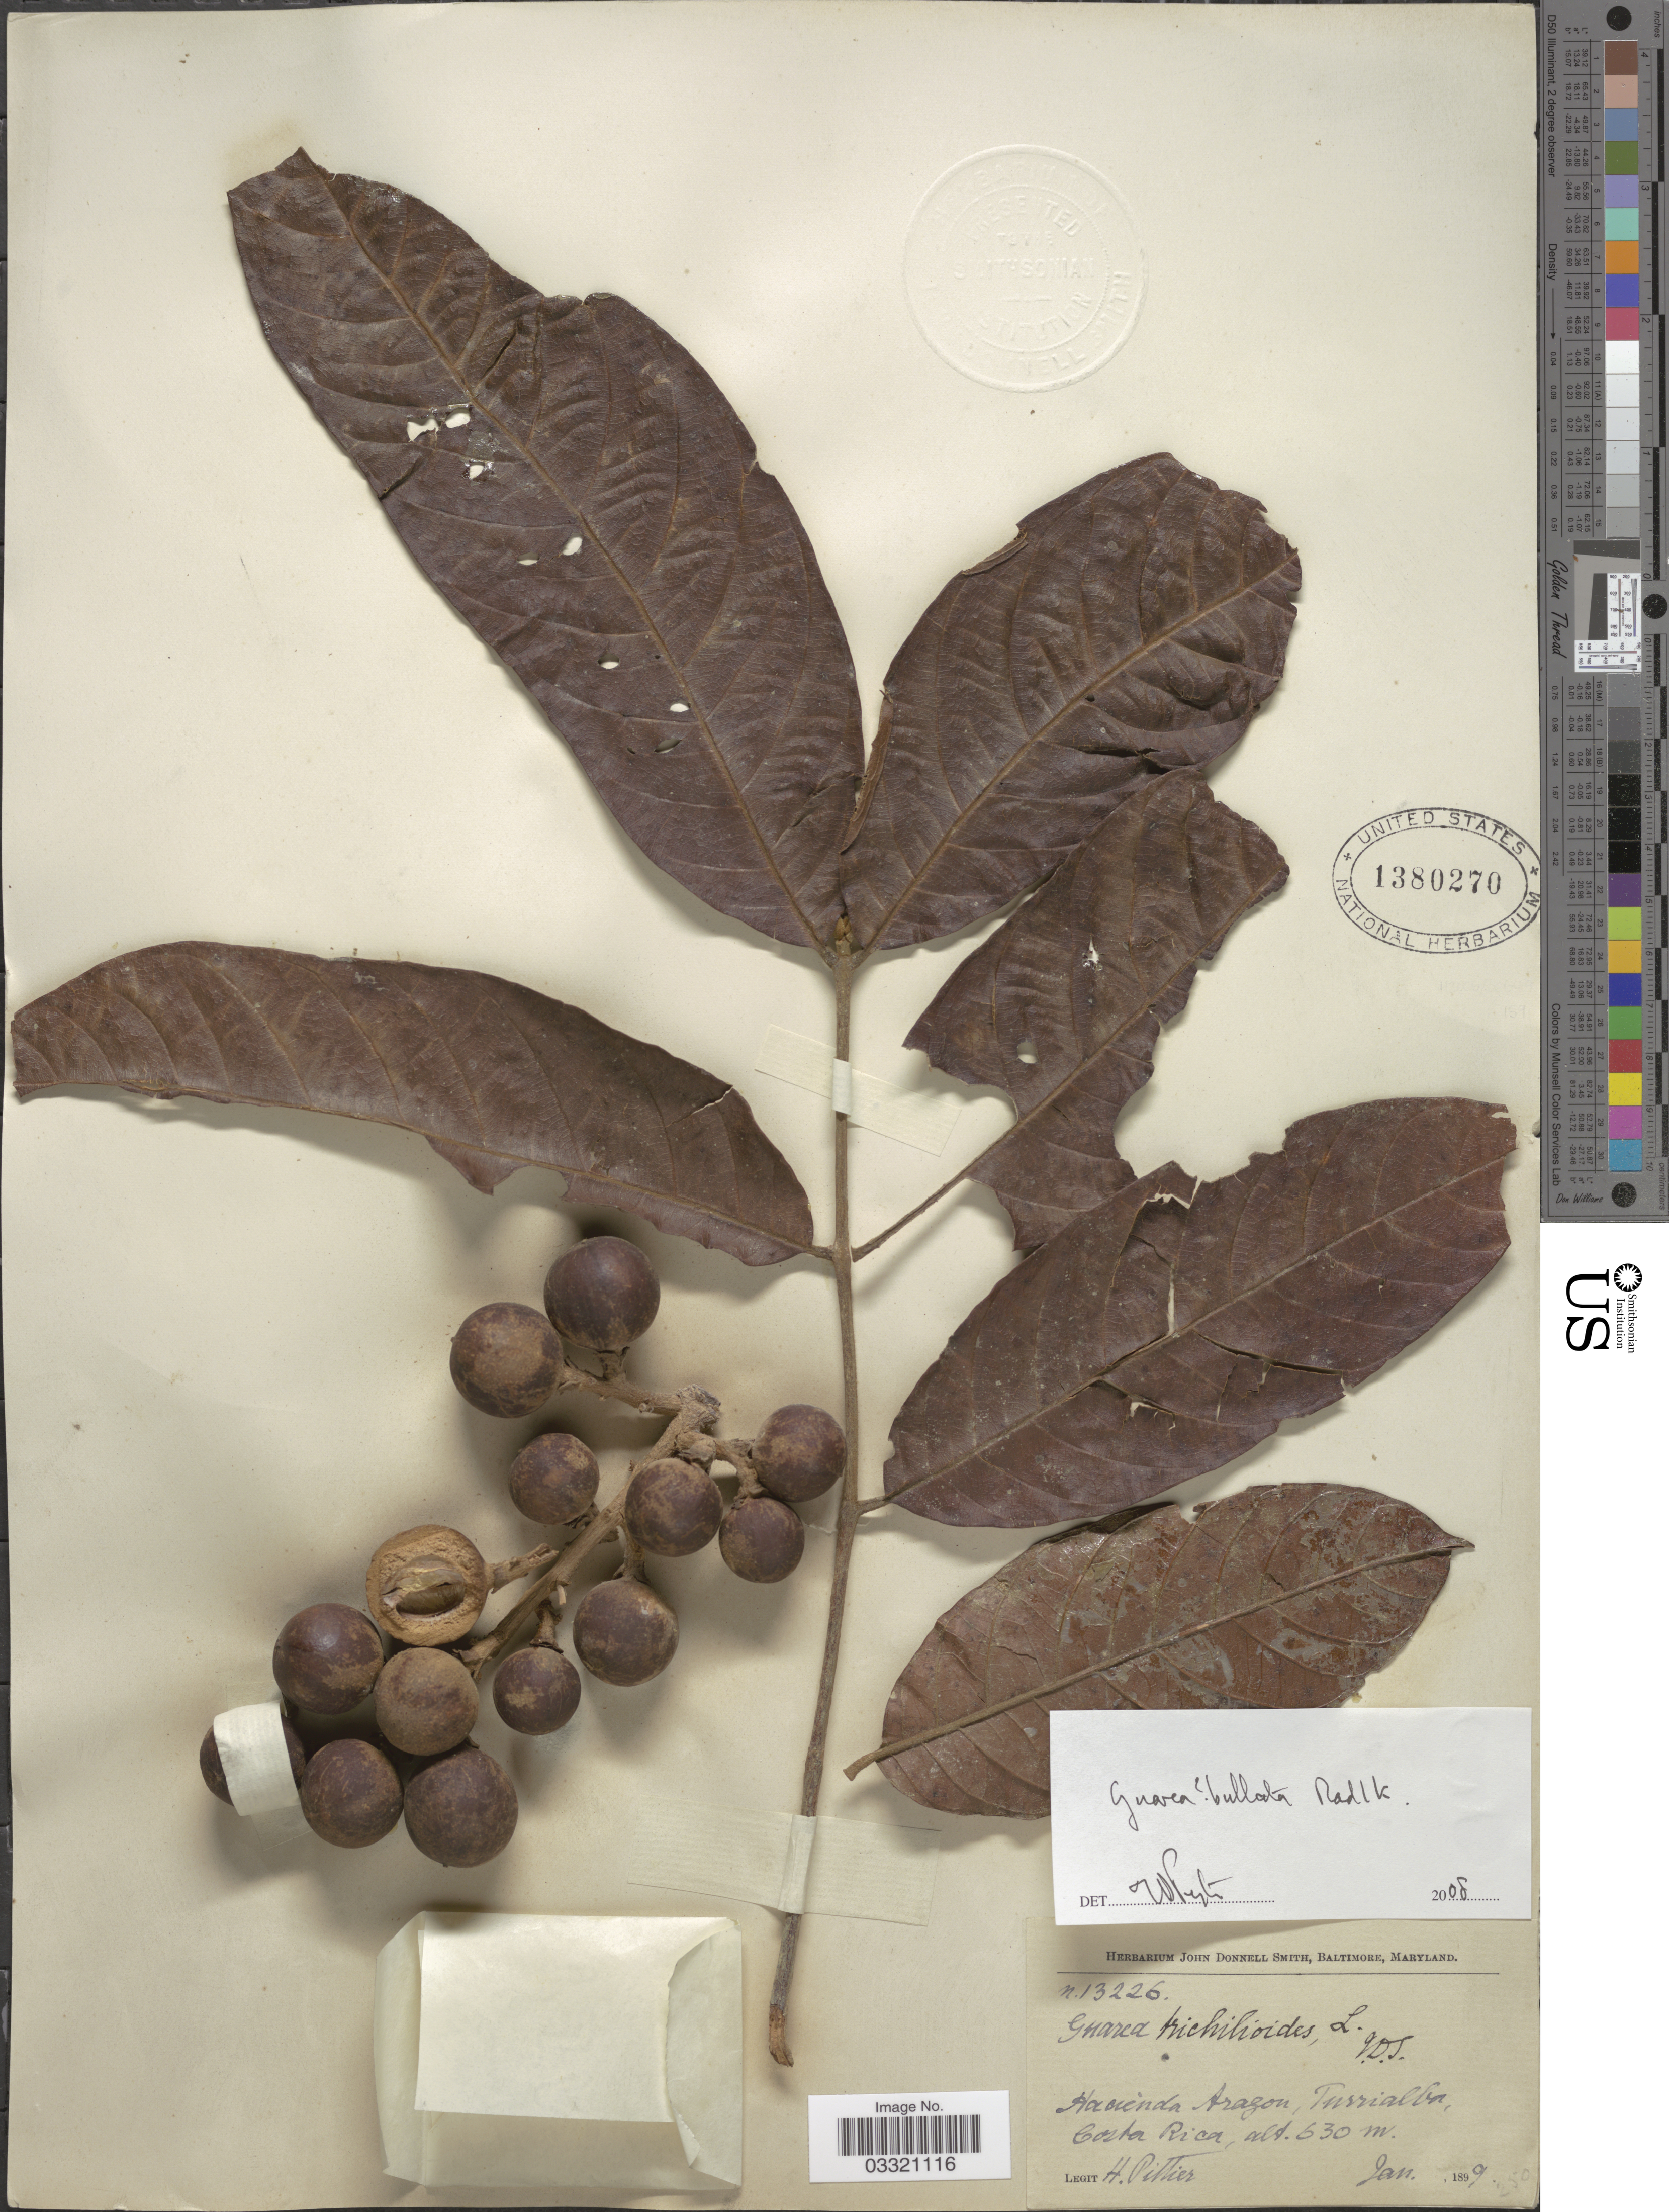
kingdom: Plantae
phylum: Tracheophyta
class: Magnoliopsida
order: Sapindales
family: Meliaceae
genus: Guarea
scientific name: Guarea bullata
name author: Radlk.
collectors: H. F. Pittier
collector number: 13226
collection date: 1899-01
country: Costa Rica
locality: Hacienda Aragon, Turrialba.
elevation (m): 630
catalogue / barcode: US 1380270